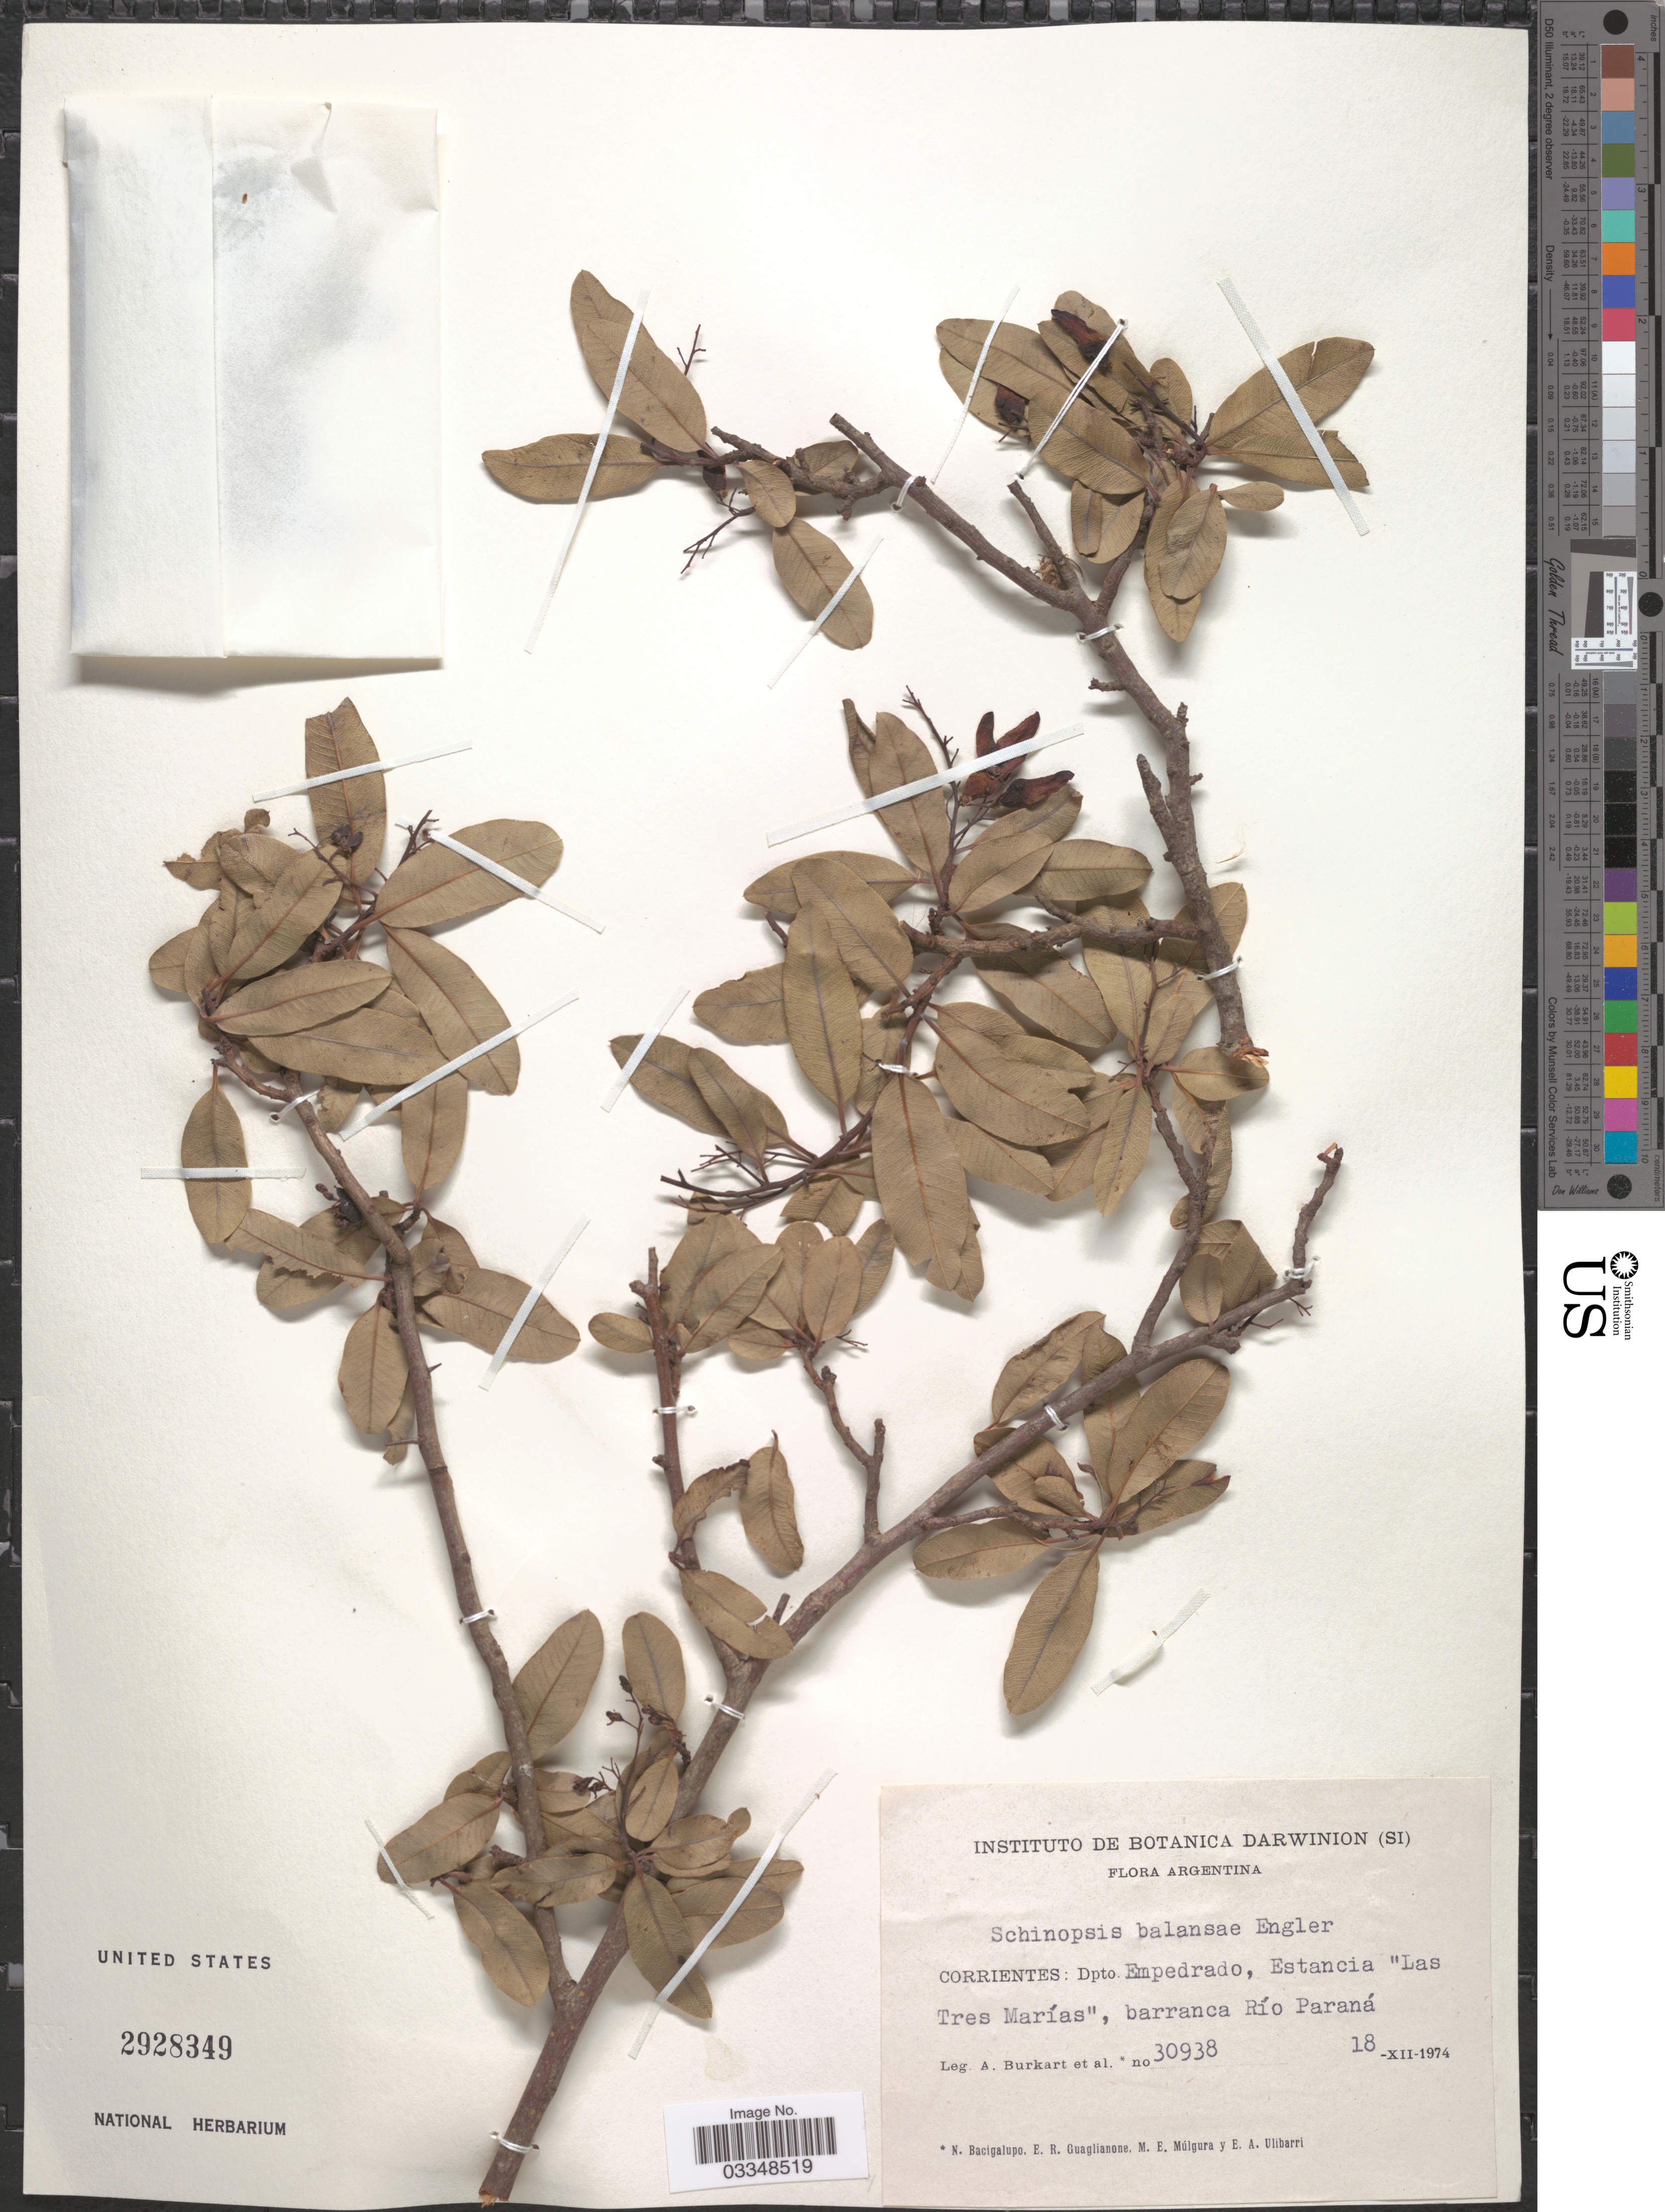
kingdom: Plantae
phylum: Tracheophyta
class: Magnoliopsida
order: Sapindales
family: Anacardiaceae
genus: Schinopsis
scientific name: Schinopsis balansae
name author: Engl.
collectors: A. E. Burkart, N. M. Bacigalupo, E. R. Guaglianone, M. E. Múlgura & E. A. Ulibarri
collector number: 30938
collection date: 1974-12-18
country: Argentina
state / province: Corrientes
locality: Dpto. Empedrado, Estancia "Las Tres Marías", barranca Río Paraná.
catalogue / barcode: US 2928349